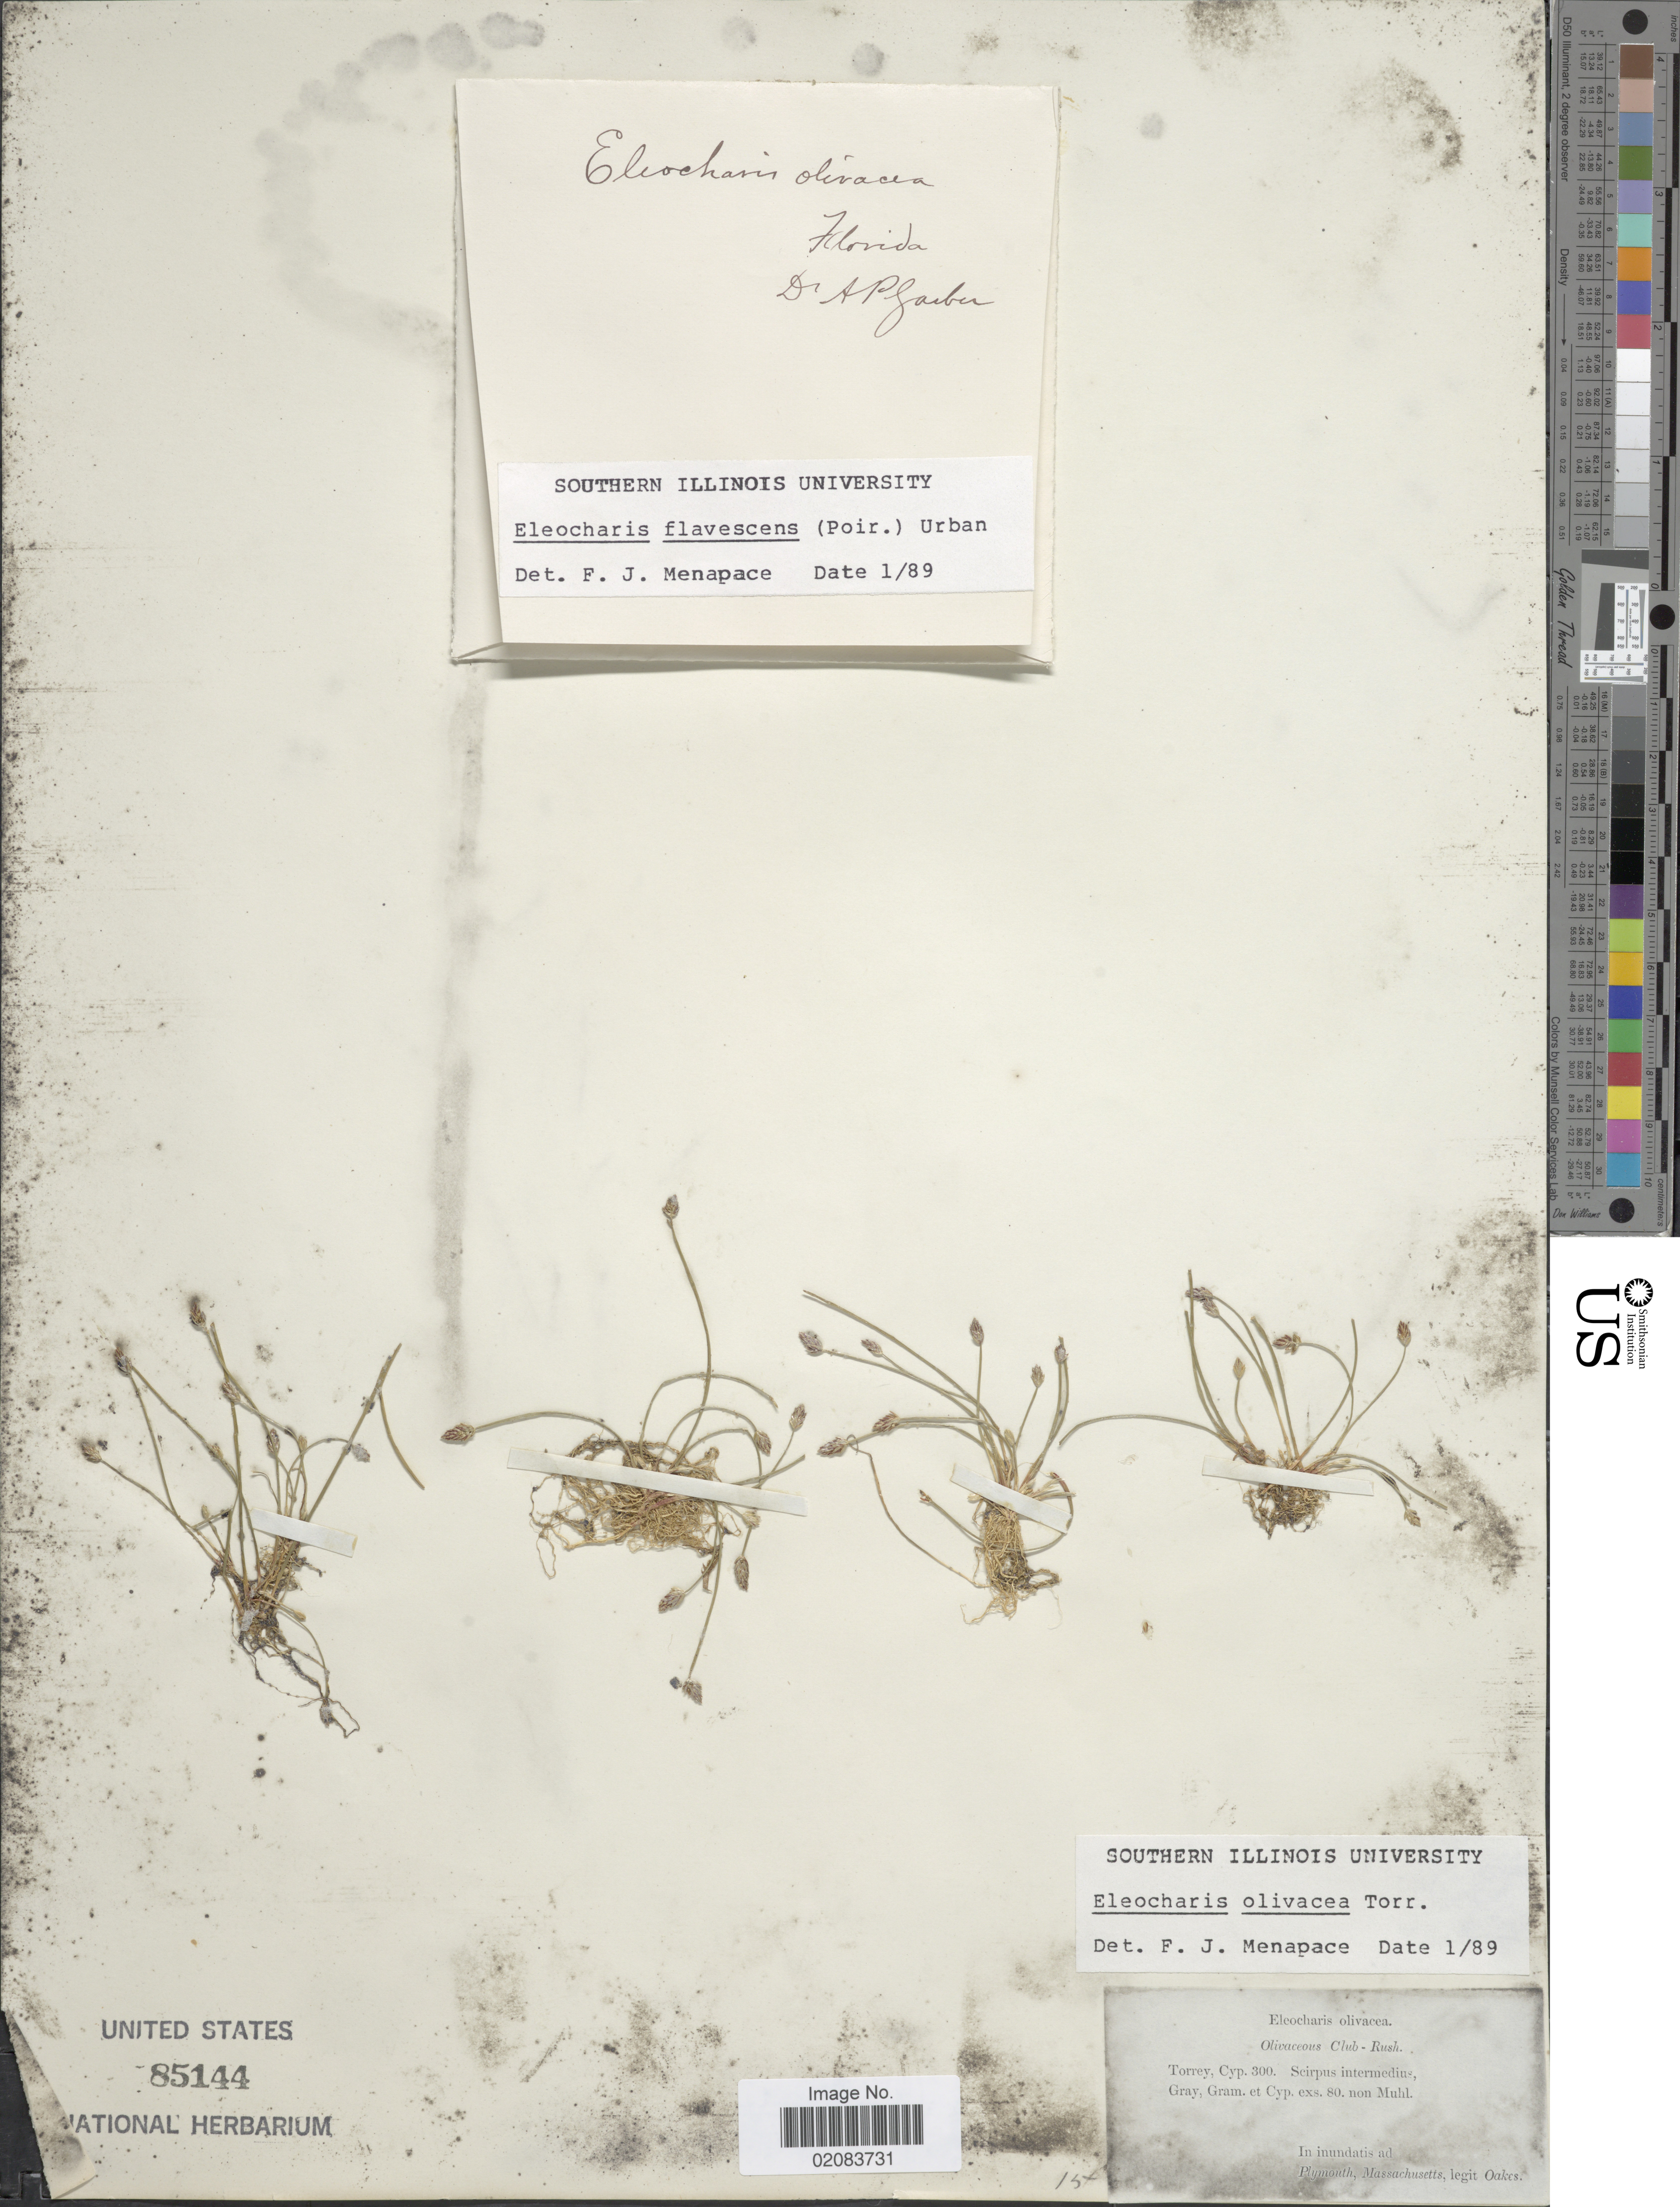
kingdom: Plantae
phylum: Tracheophyta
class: Liliopsida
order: Poales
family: Cyperaceae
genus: Eleocharis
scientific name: Eleocharis olivacea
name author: Torr.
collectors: -. Oakes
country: United States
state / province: Massachusetts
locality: In inundatis ad Plymouth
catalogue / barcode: US 85144